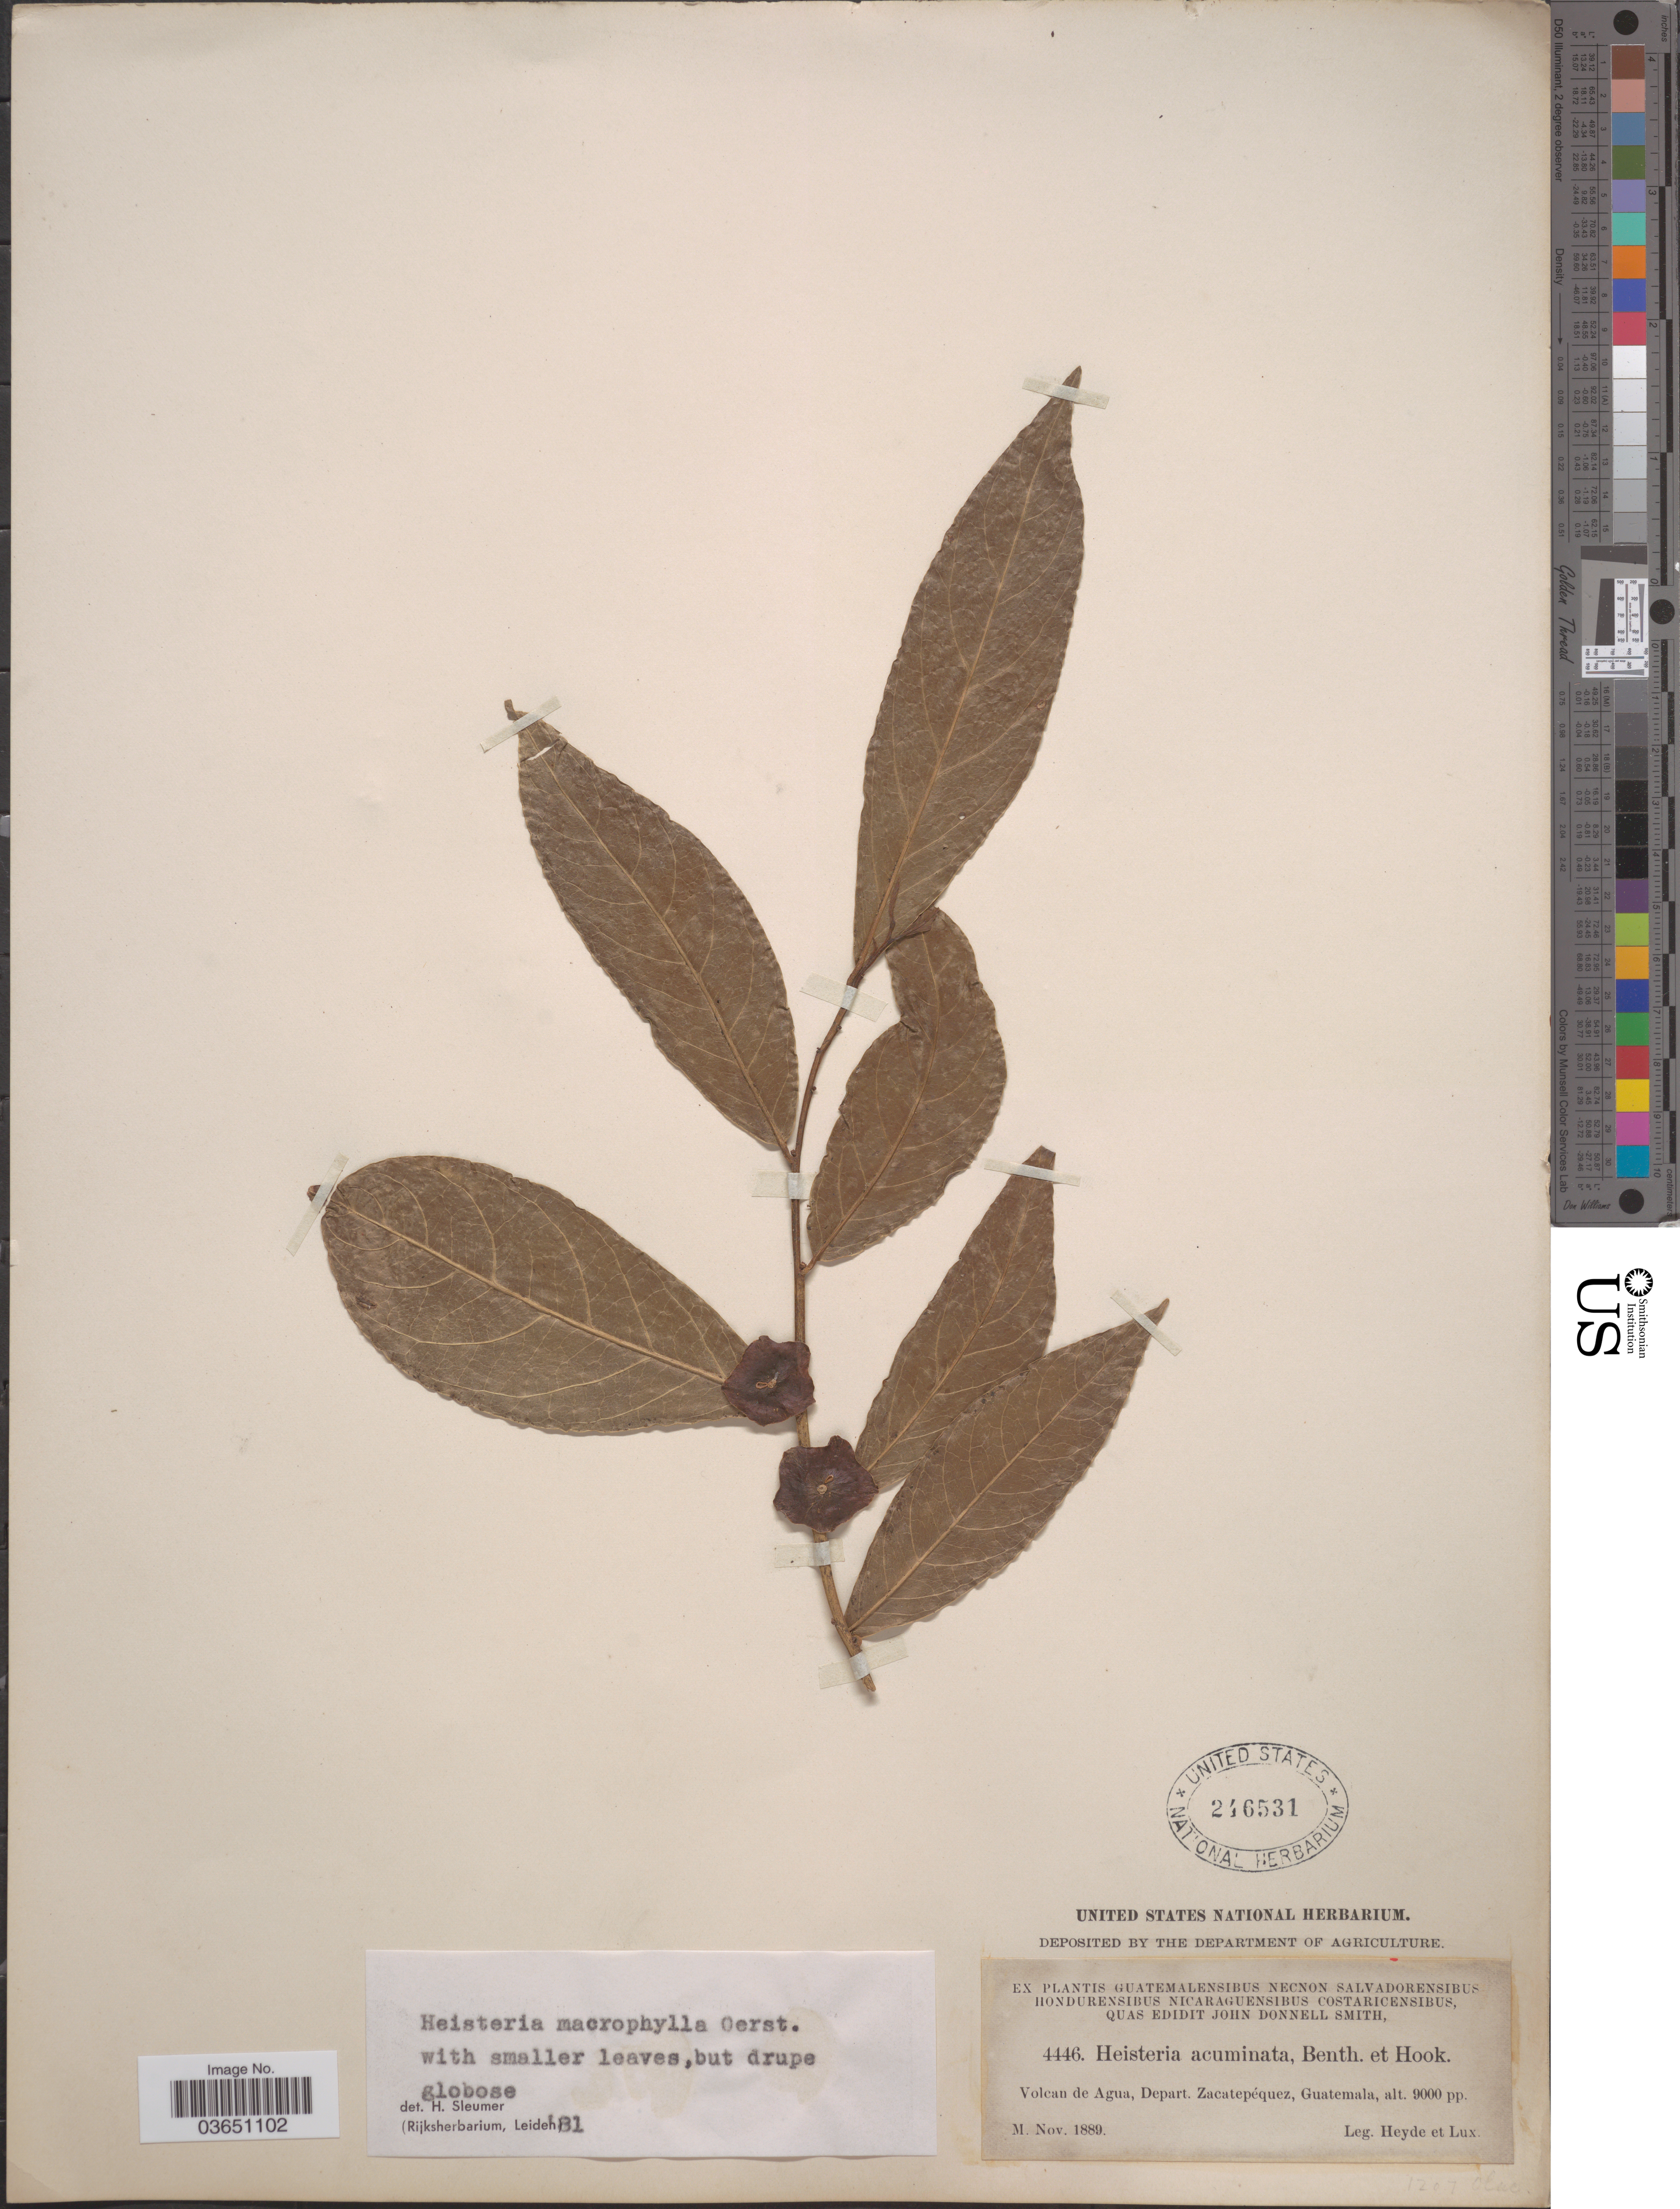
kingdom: Plantae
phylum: Tracheophyta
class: Magnoliopsida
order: Santalales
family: Erythropalaceae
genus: Heisteria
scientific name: Heisteria macrophylla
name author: Oerst.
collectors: Heyde & Lux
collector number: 4446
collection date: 1889-11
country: Guatemala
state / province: Sacatepéquez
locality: Volcan de Agua, Depart Zacatepéquez.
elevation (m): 2743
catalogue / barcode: US 246531